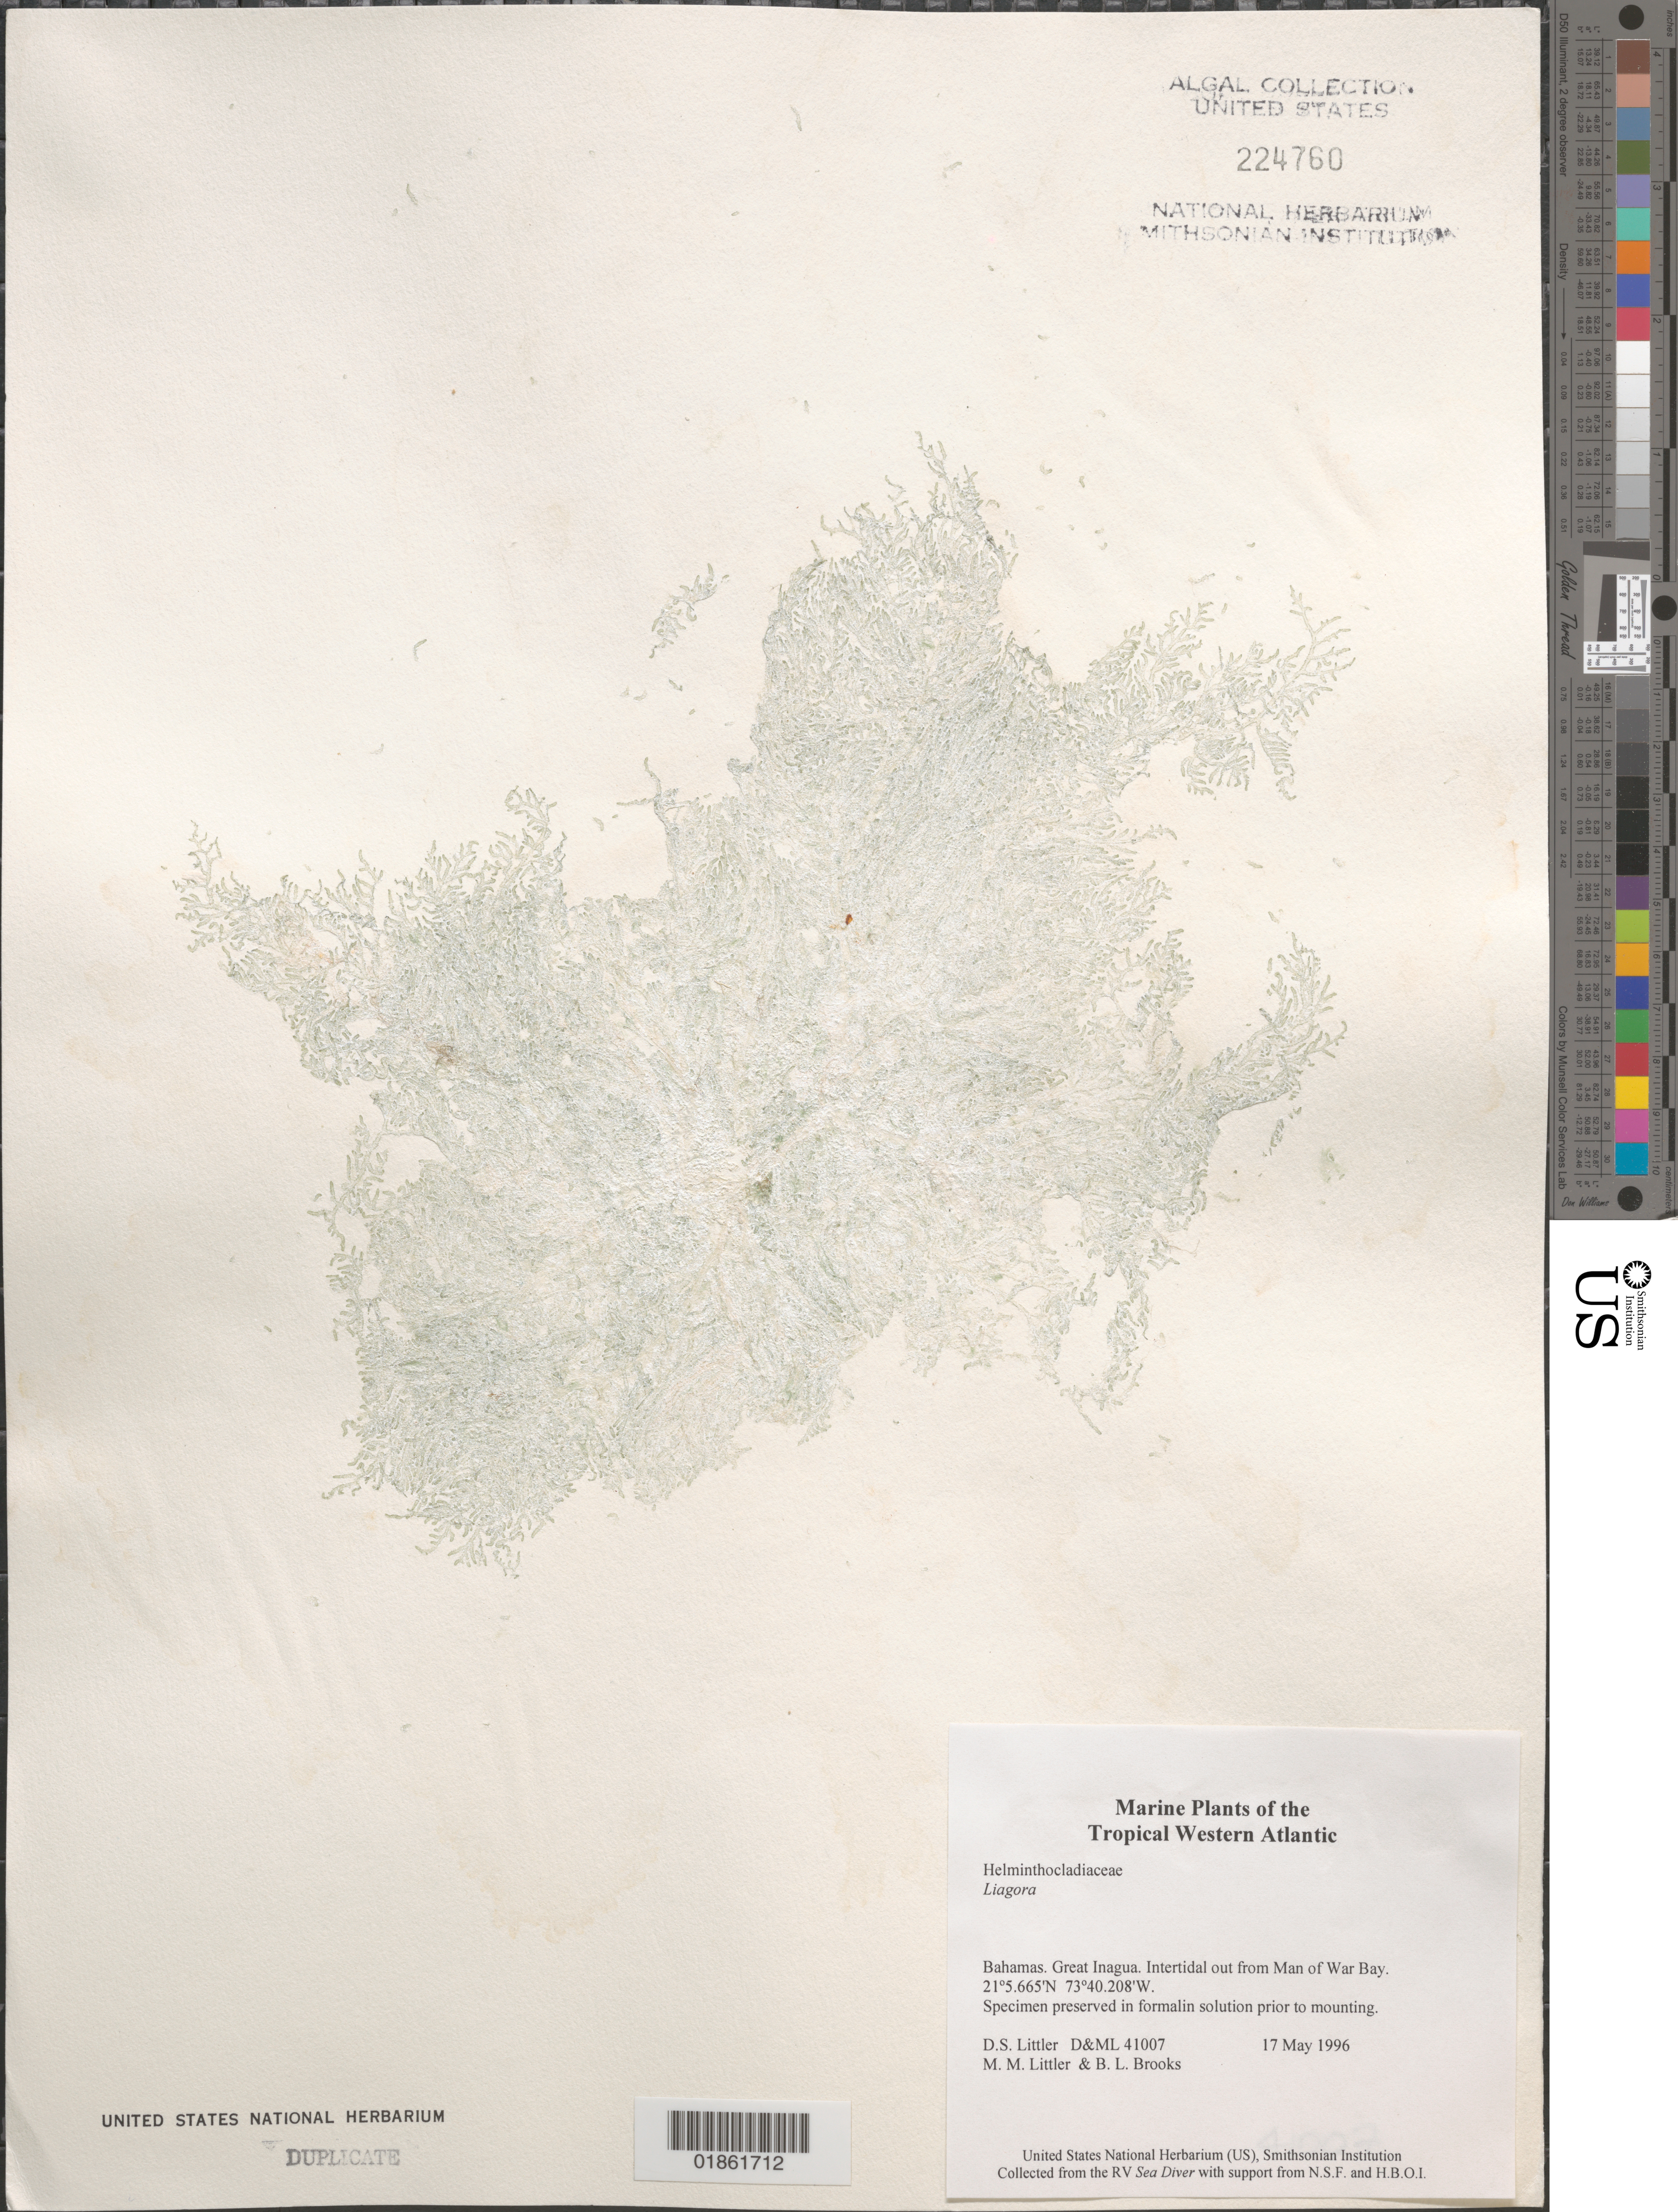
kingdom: Plantae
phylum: Rhodophyta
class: Florideophyceae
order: Nemaliales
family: Liagoraceae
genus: Liagora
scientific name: Liagora sp.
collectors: D. S. Littler & M. M. Littler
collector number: D&ML 41007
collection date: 1996-05-17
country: Bahamas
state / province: Inagua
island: Great Inagua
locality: Great Inagua I. Man-of-War Bay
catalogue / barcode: US 224760